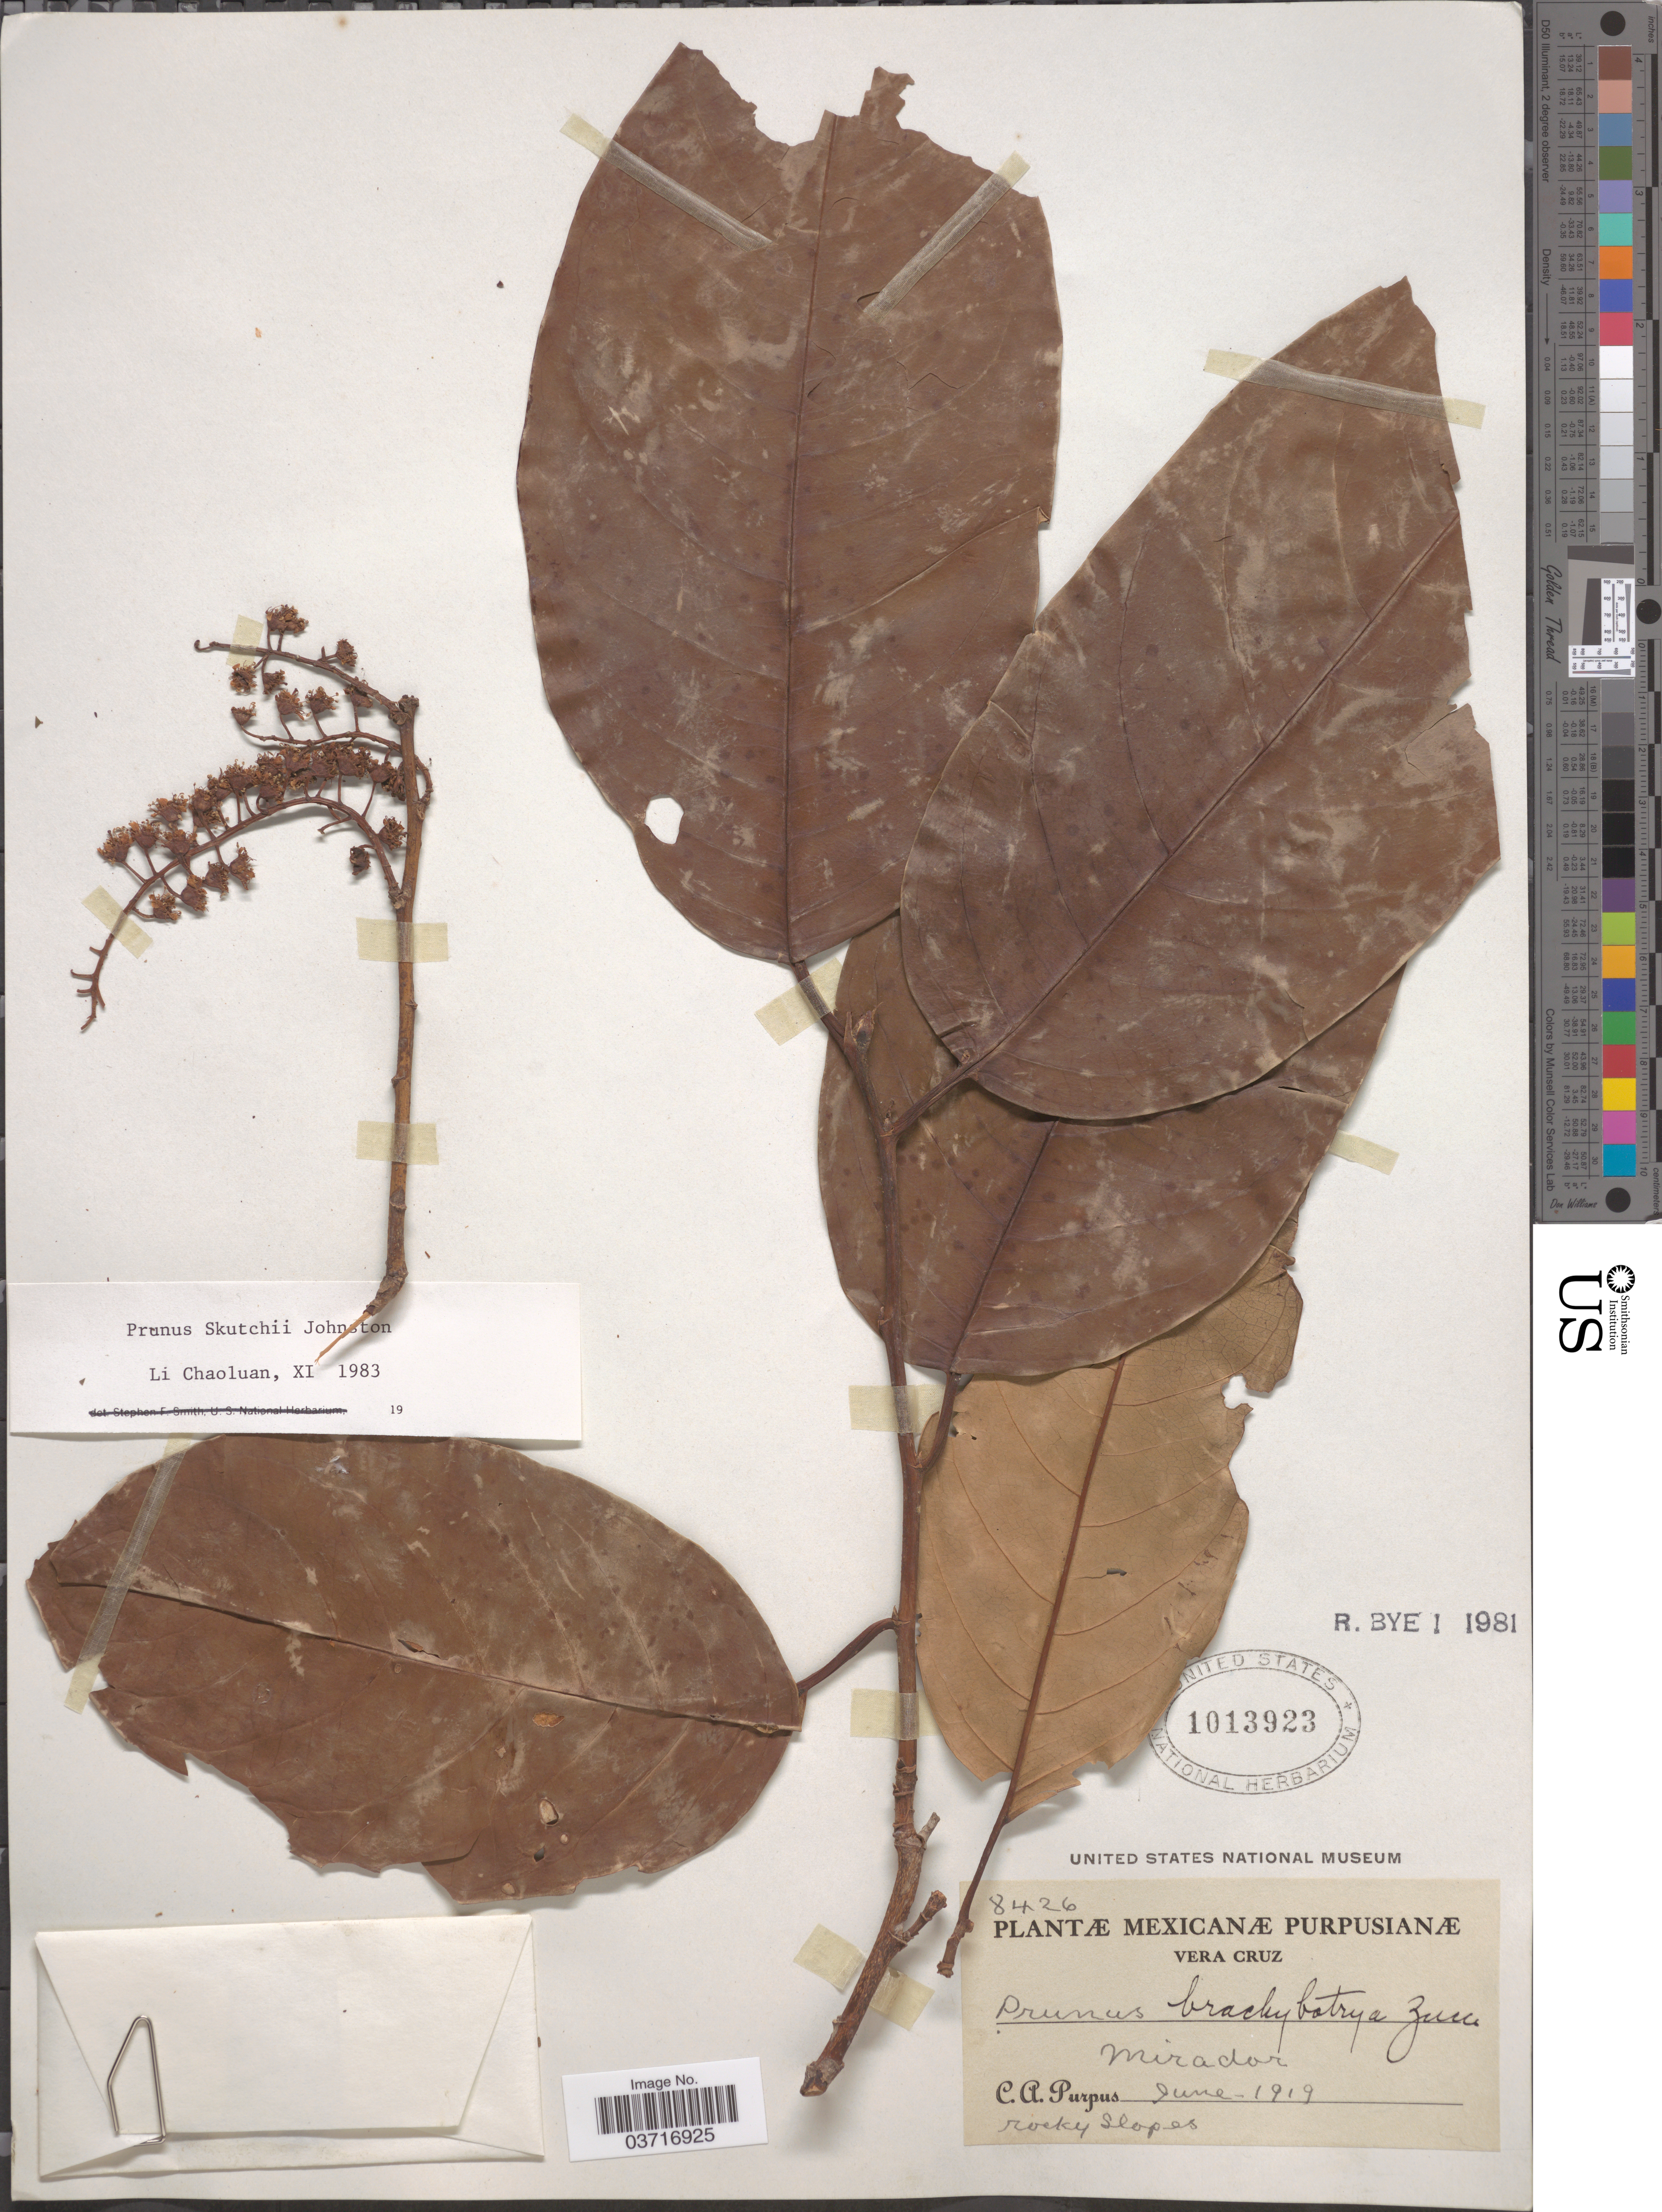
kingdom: Plantae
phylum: Tracheophyta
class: Magnoliopsida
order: Rosales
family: Rosaceae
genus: Prunus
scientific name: Prunus skutchii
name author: I.M. Johnst.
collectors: C. A. Purpus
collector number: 8426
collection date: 1919-06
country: Mexico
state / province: Veracruz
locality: Vera Cruz. Mirador.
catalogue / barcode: US 1013923